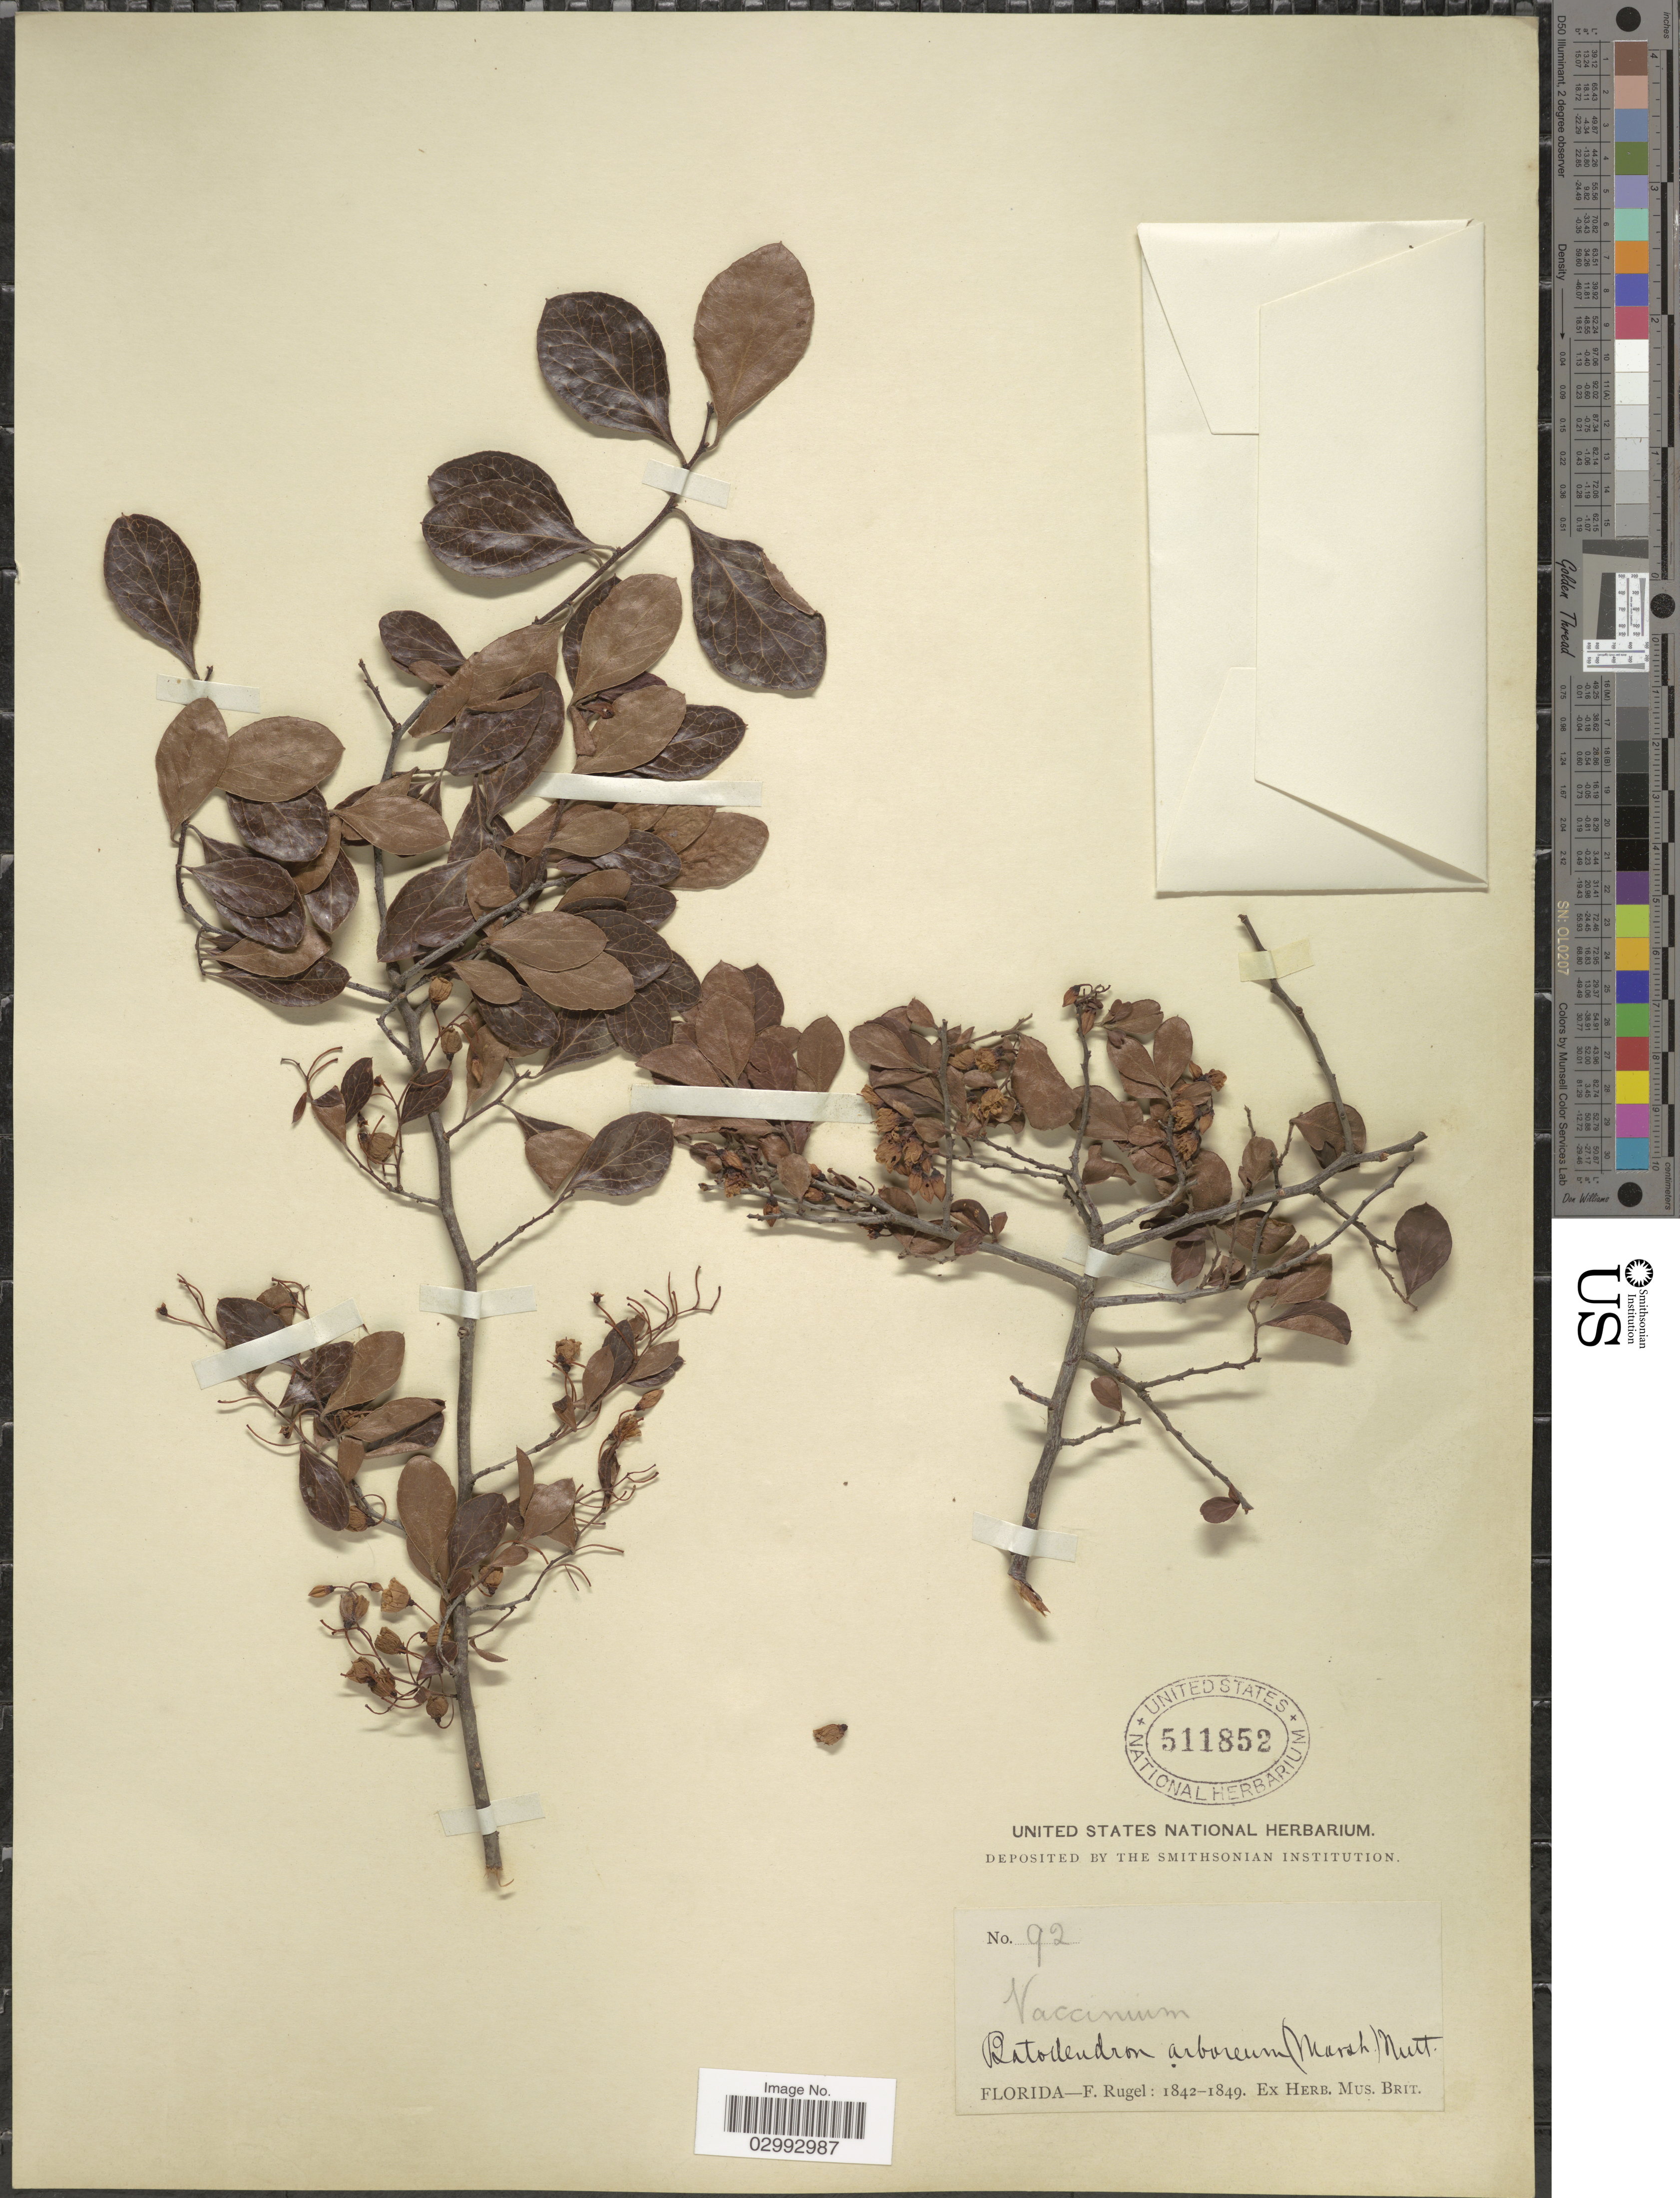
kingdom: Plantae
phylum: Tracheophyta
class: Magnoliopsida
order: Ericales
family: Ericaceae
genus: Batodendron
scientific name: Batodendron arboreum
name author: Nutt.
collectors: F. Rugel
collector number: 92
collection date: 1842/1849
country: United States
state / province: Florida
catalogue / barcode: US 511852